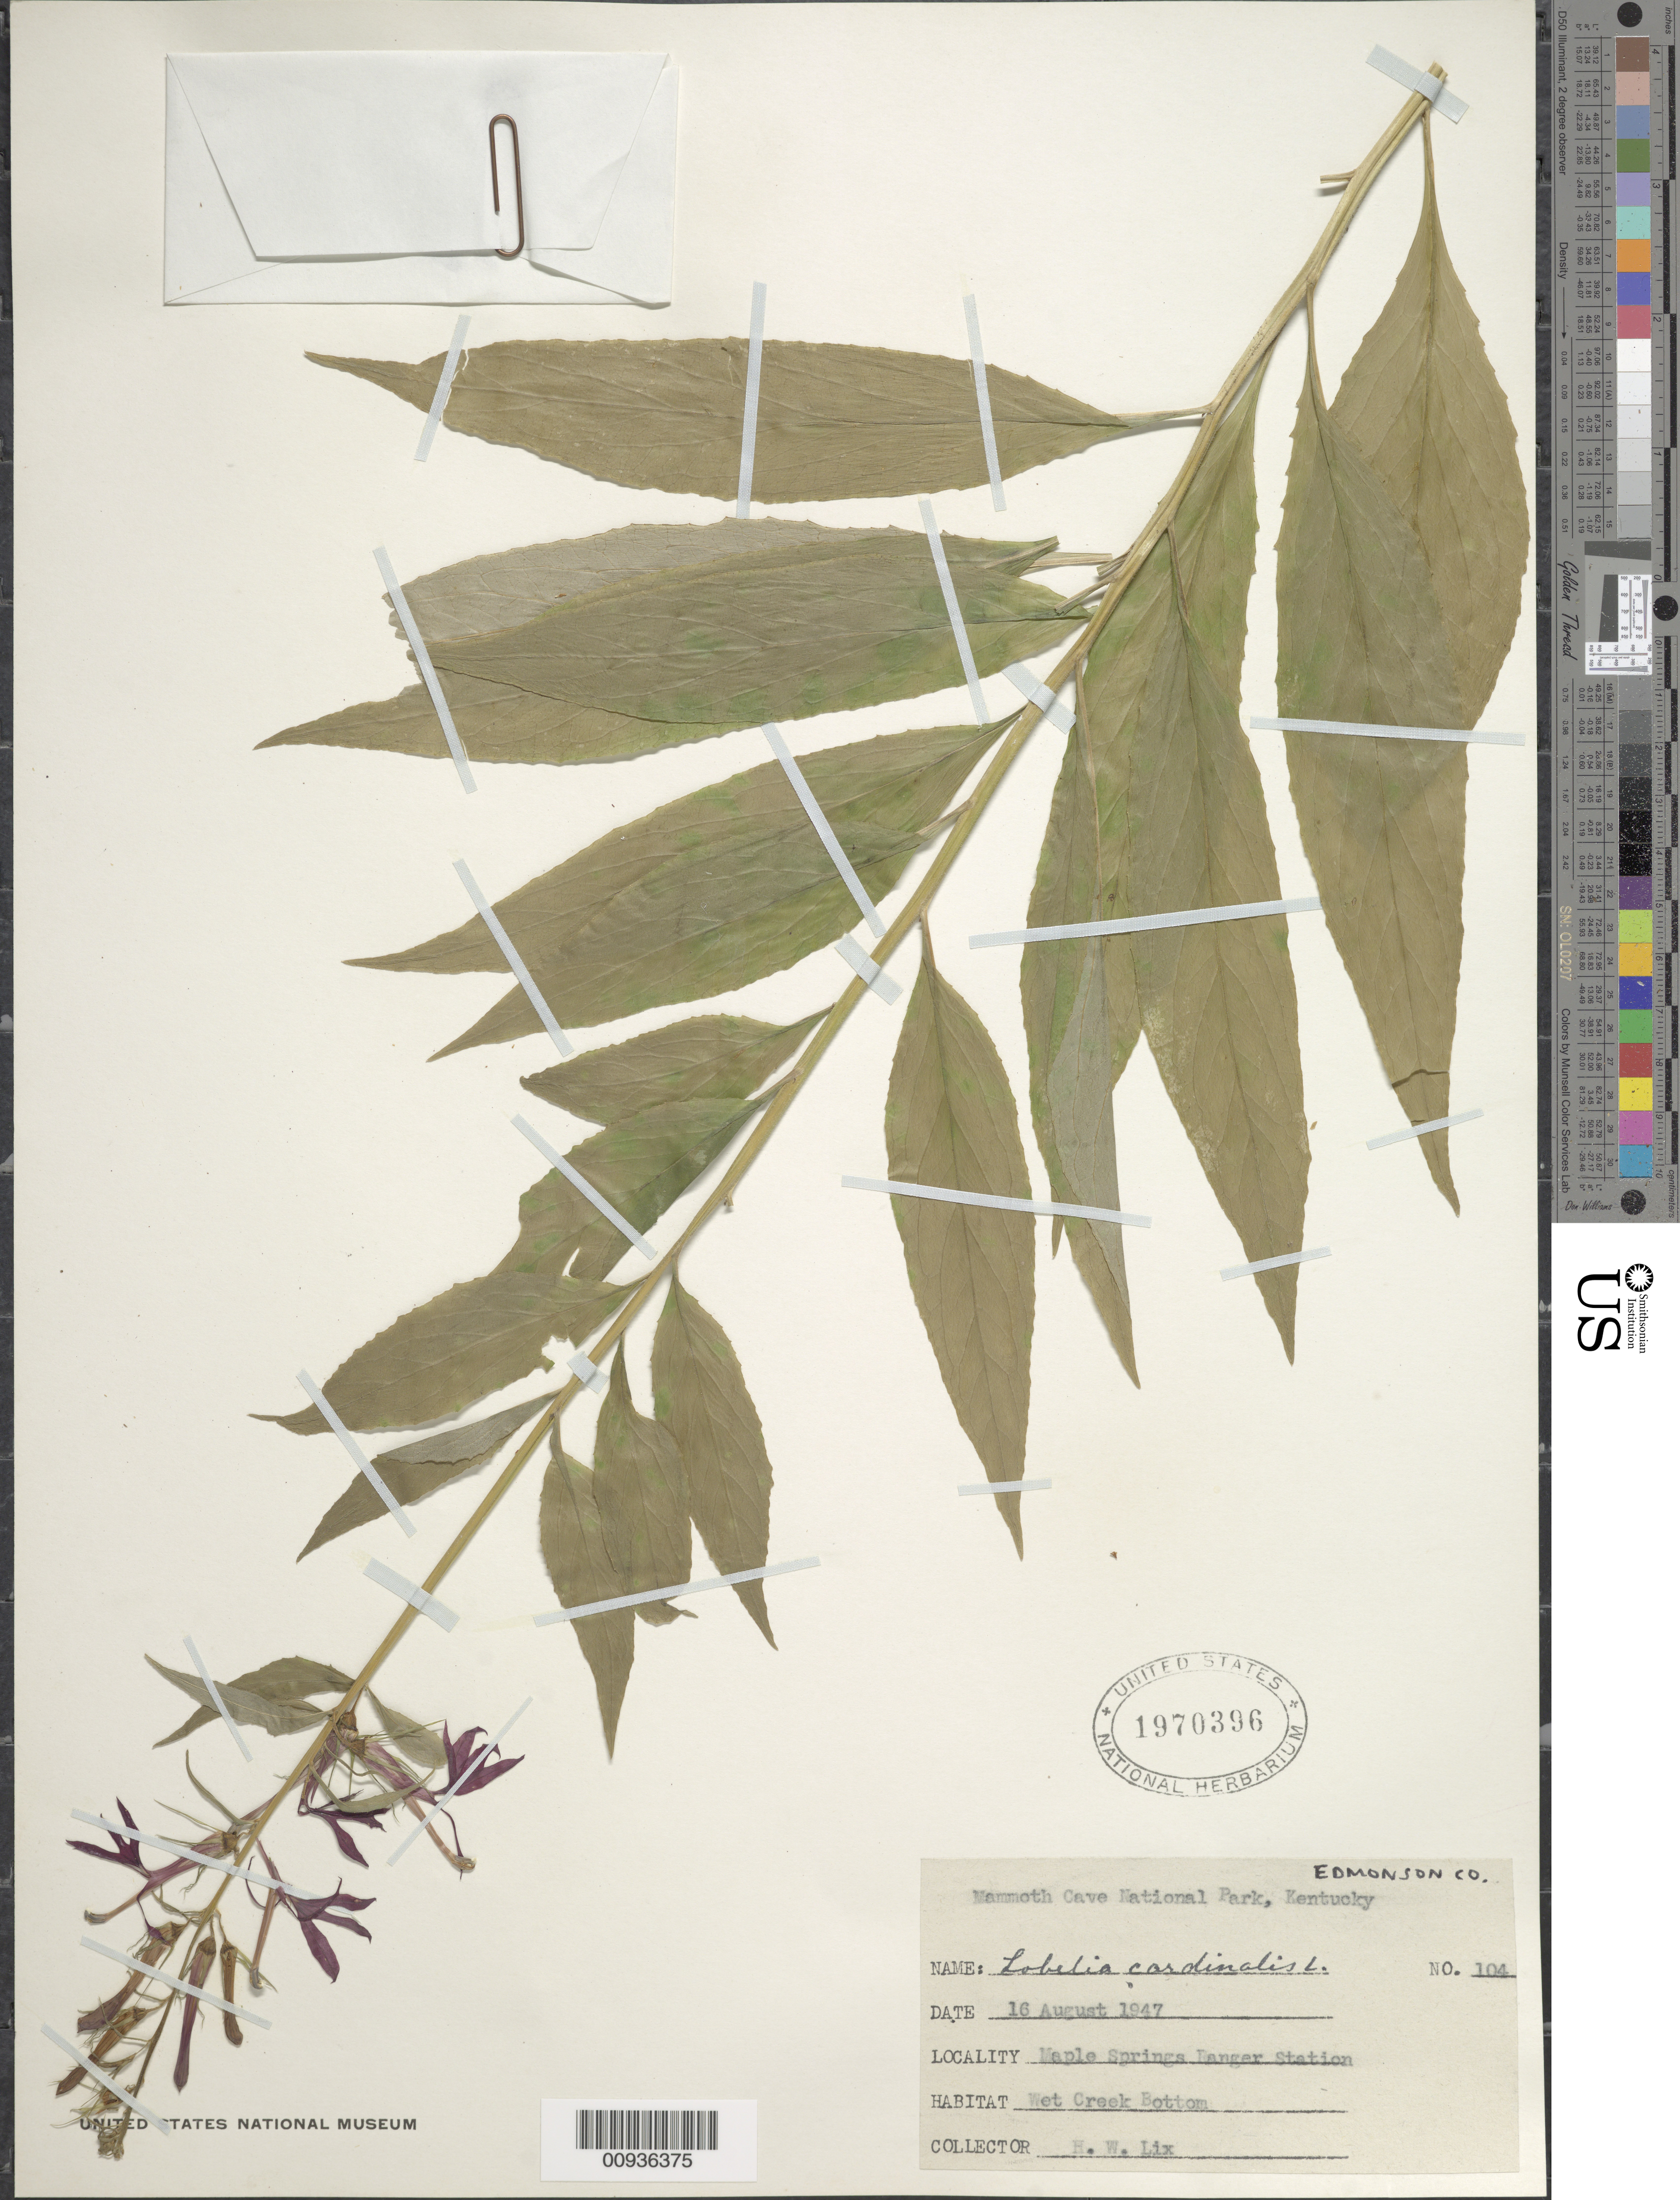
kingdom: Plantae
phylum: Tracheophyta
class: Magnoliopsida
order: Asterales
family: Campanulaceae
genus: Lobelia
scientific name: Lobelia cardinalis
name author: L.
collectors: H. W. Lix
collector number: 104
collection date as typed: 16 Aug 1947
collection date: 1947-08-16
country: United States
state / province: Kentucky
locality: Maple Springs Ranger Station, Mammoth Cave National Park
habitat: wet creek bottom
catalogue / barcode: US 1970396